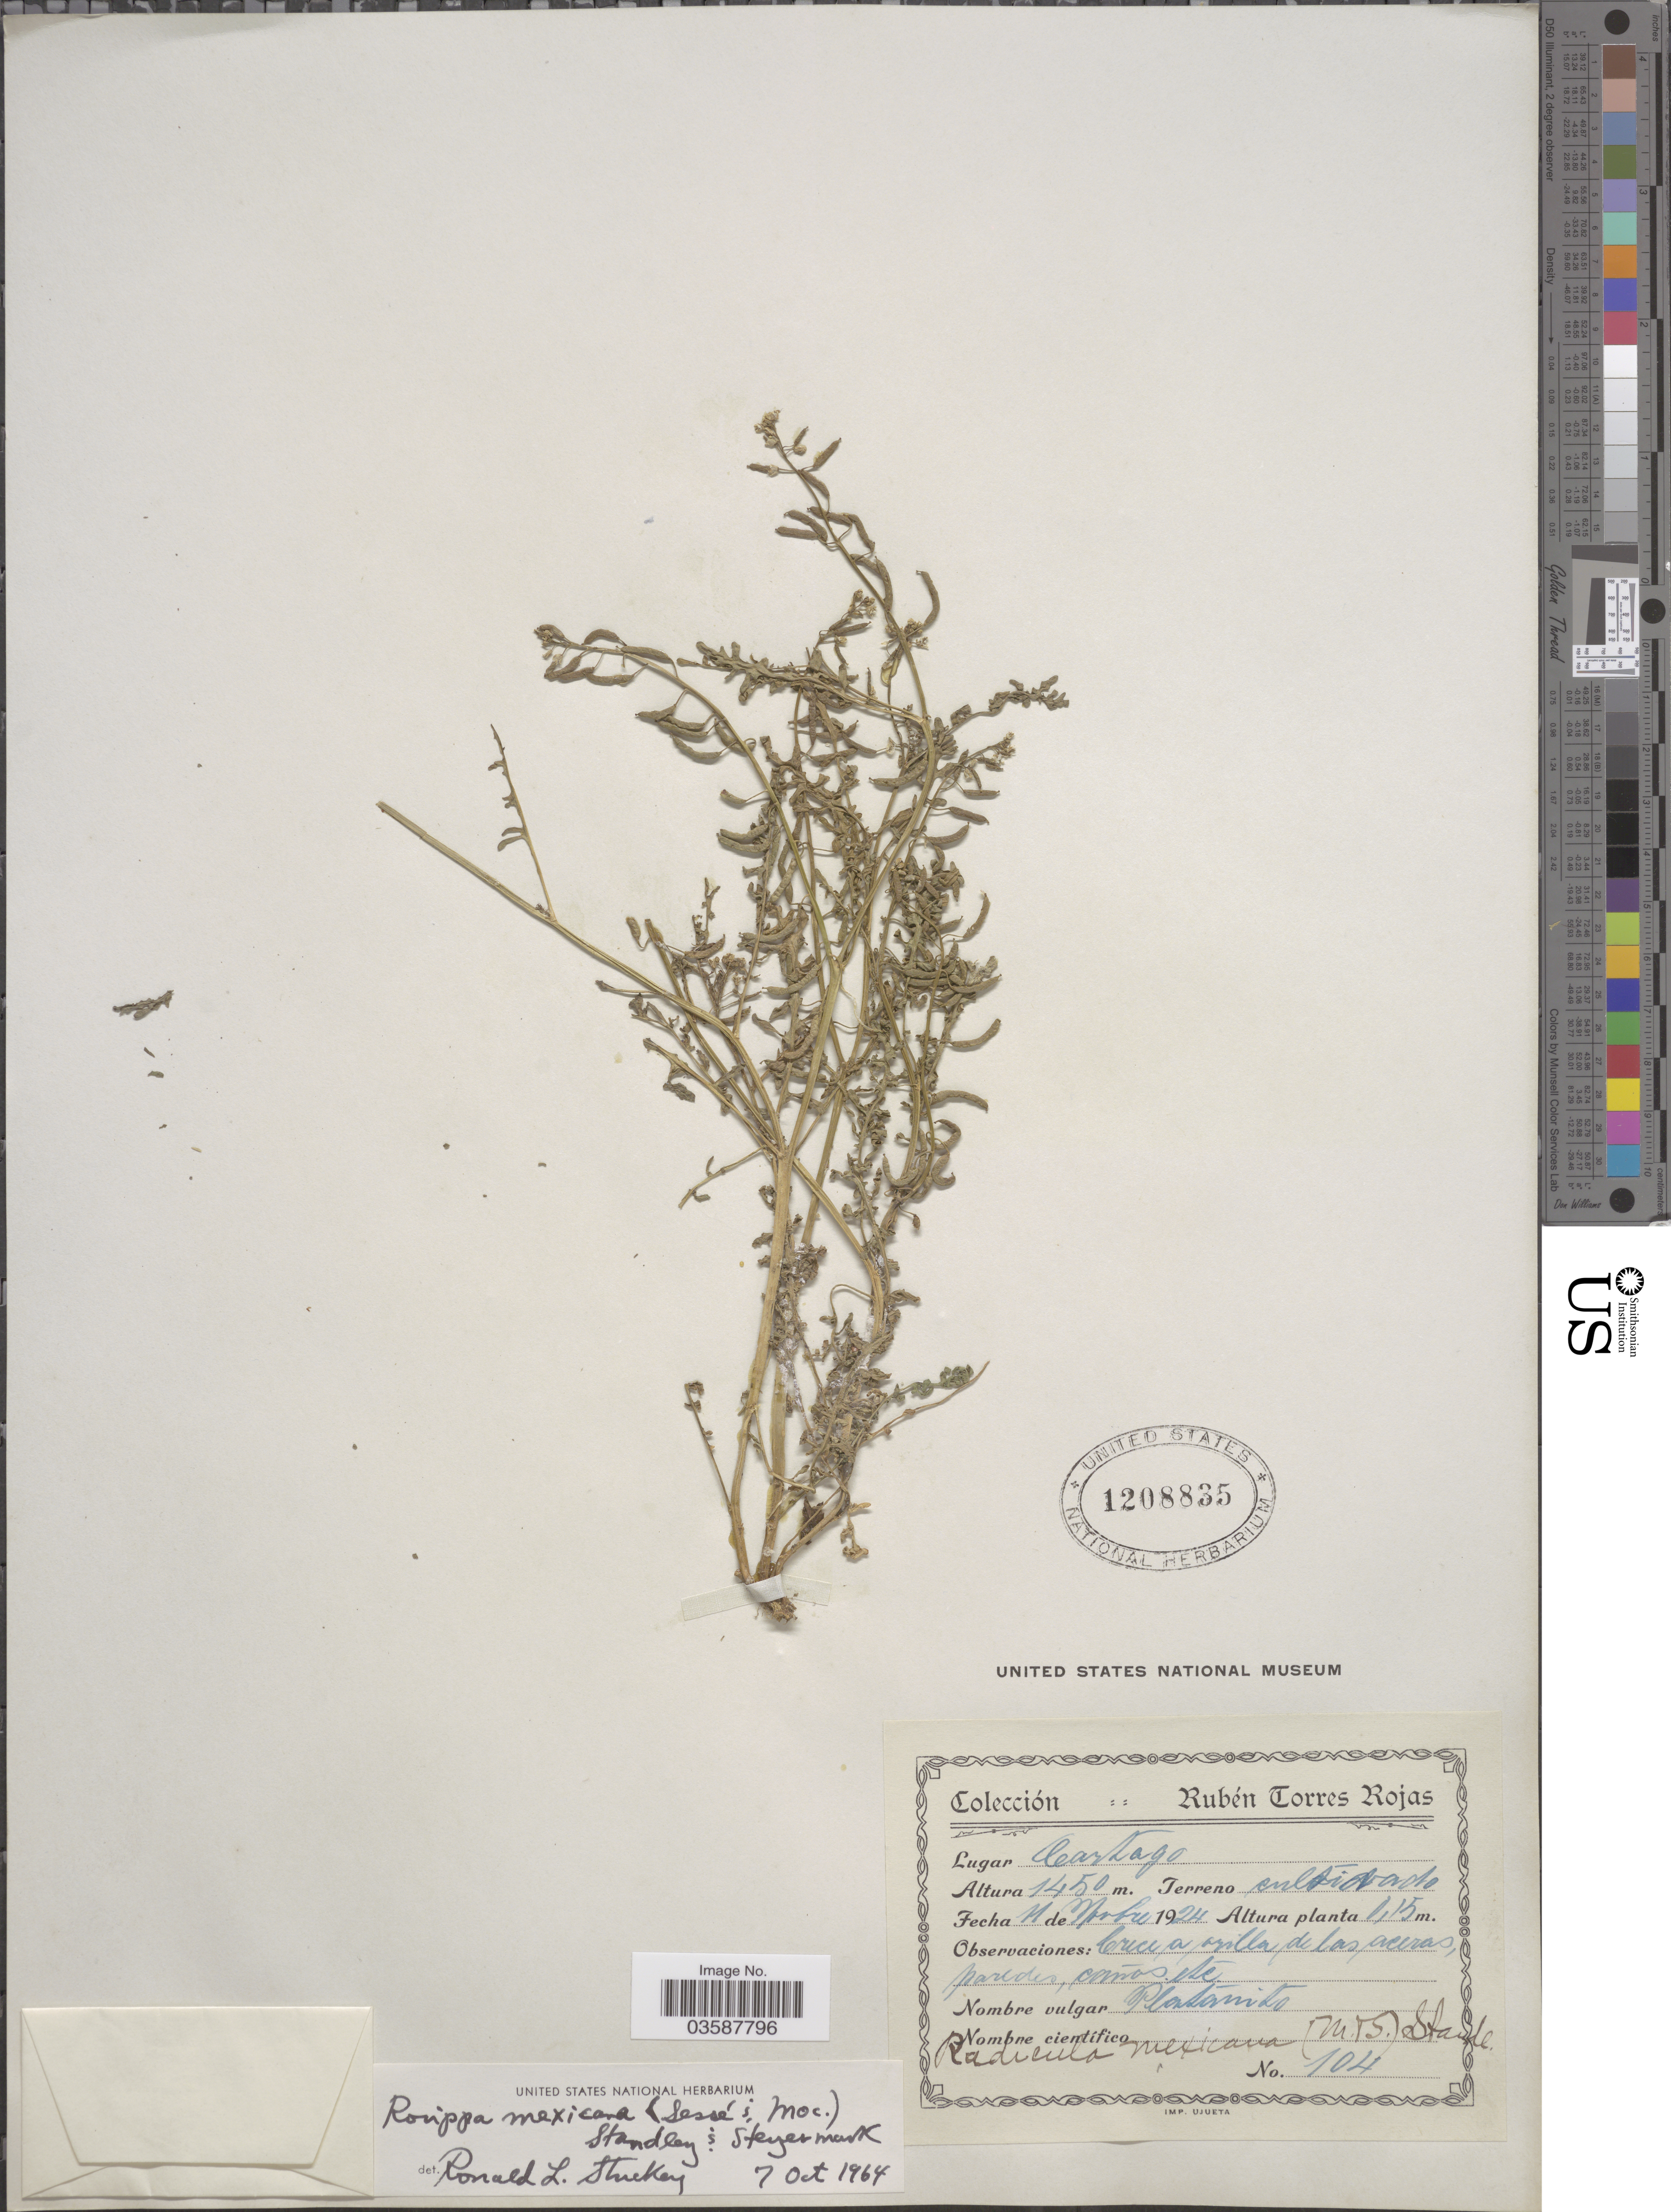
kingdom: Plantae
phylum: Tracheophyta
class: Magnoliopsida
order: Brassicales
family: Brassicaceae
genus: Rorippa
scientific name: Rorippa mexicana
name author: (Moc.) Standl. & Steyerm.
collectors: R. Torres Rojas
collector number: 104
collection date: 1924-11-11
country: Costa Rica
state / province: Cartago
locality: Terreno cultivado.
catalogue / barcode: US 1208835